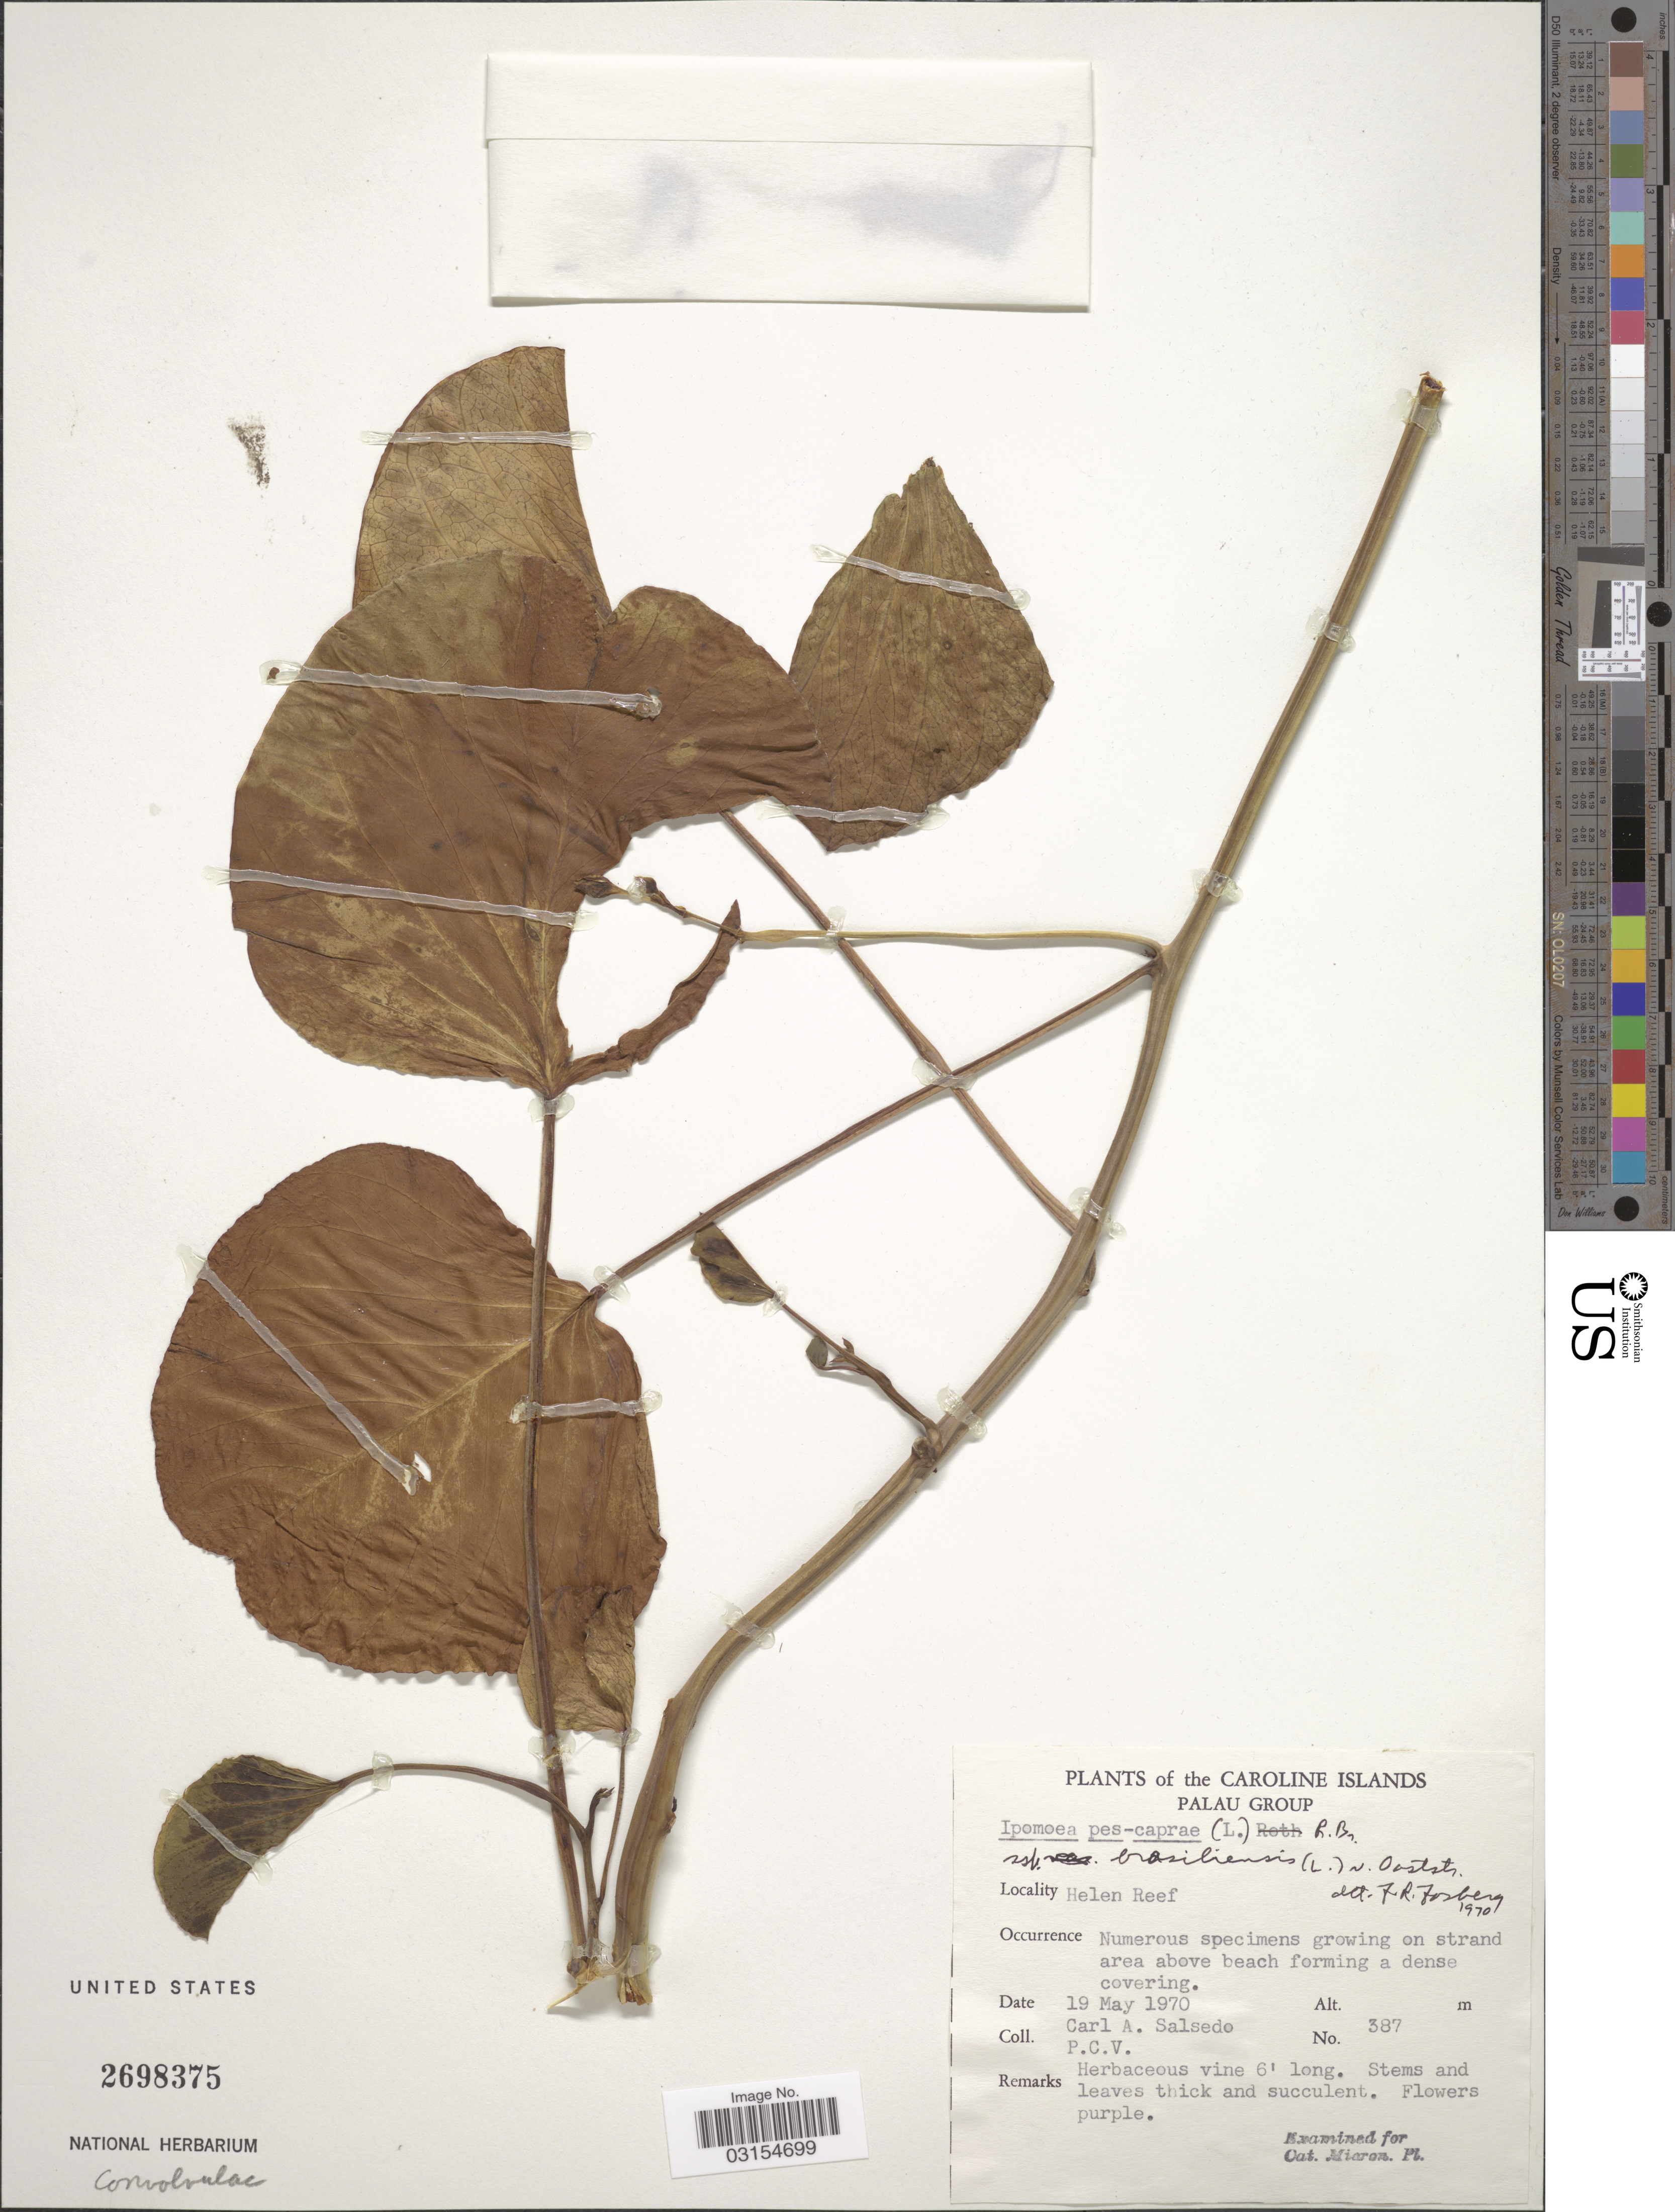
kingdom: Plantae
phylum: Tracheophyta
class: Magnoliopsida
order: Solanales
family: Convolvulaceae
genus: Ipomoea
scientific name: Ipomoea pes-caprae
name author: (L.) R. Br.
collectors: C.A. Salsedo & P. C. V.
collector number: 387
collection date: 1970-05-19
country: Palau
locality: The Caroline Islands, Palau Group, Helen Reef.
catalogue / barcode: US 2698375